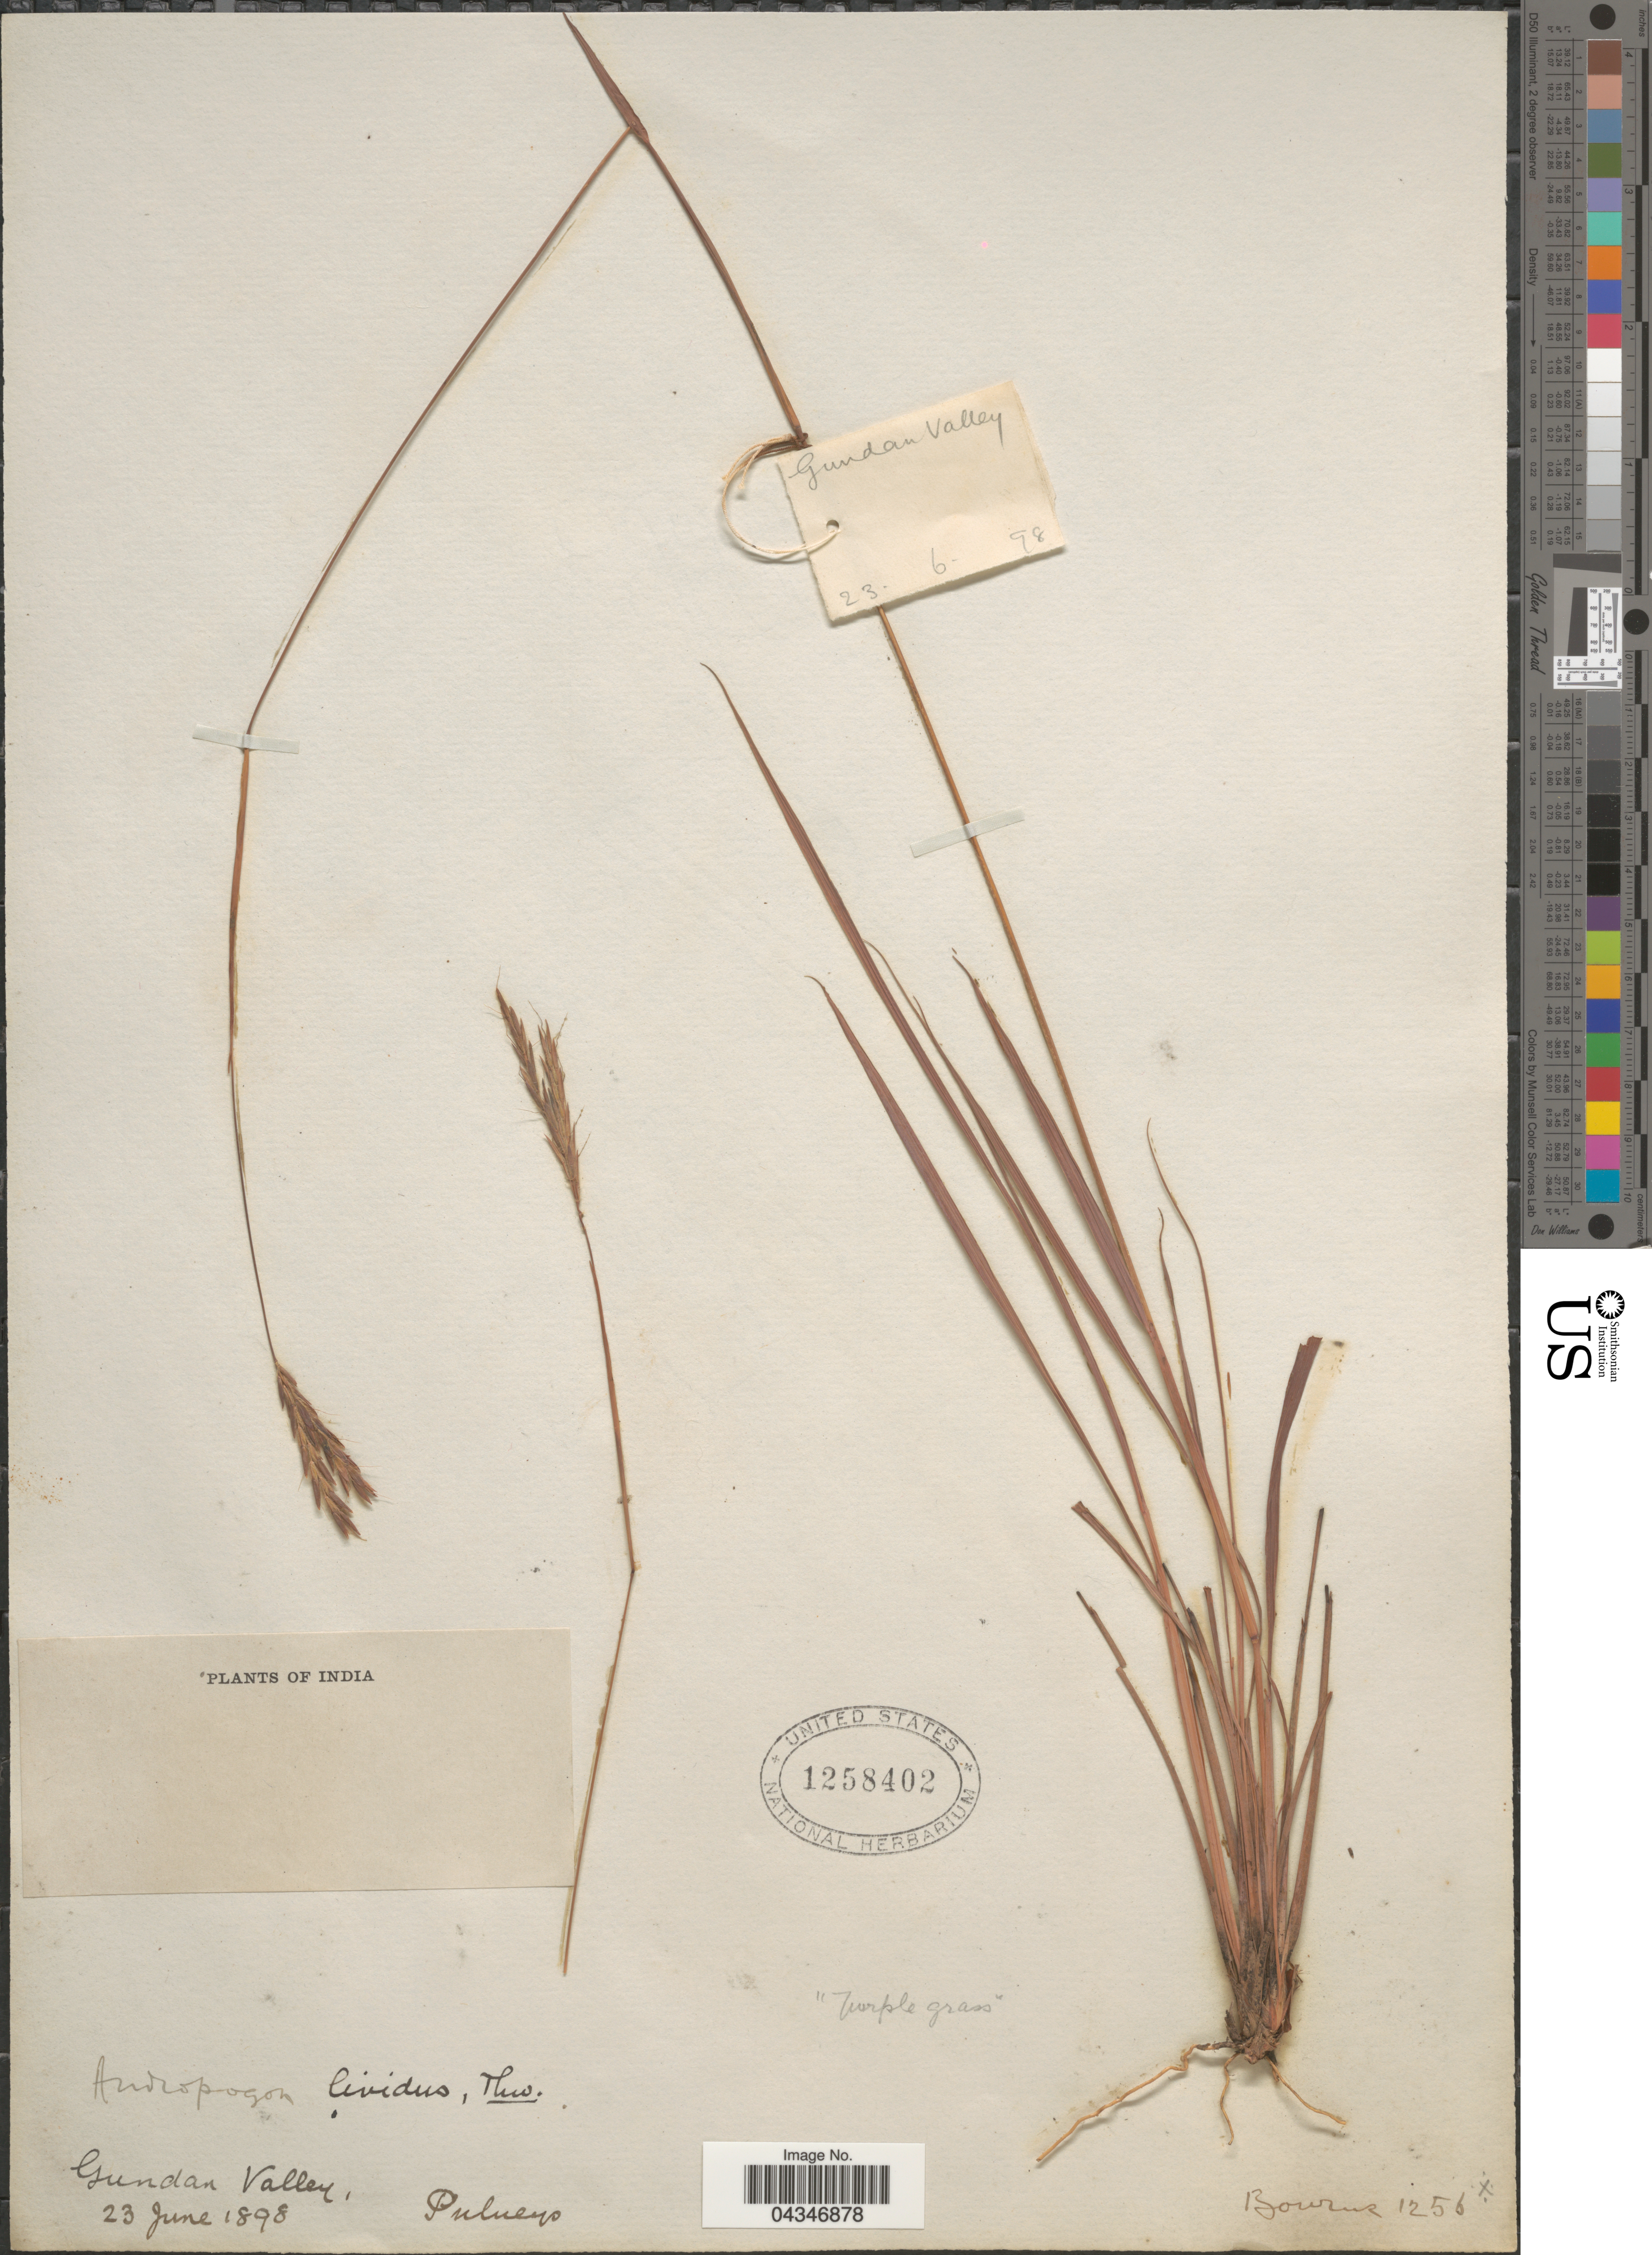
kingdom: Plantae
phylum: Tracheophyta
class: Liliopsida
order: Poales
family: Poaceae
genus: Andropogon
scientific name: Andropogon lividus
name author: Thwaites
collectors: -- Bourne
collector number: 1256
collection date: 1898-06-23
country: India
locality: Gundan Valley. Pulneys.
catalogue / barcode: US 1258402